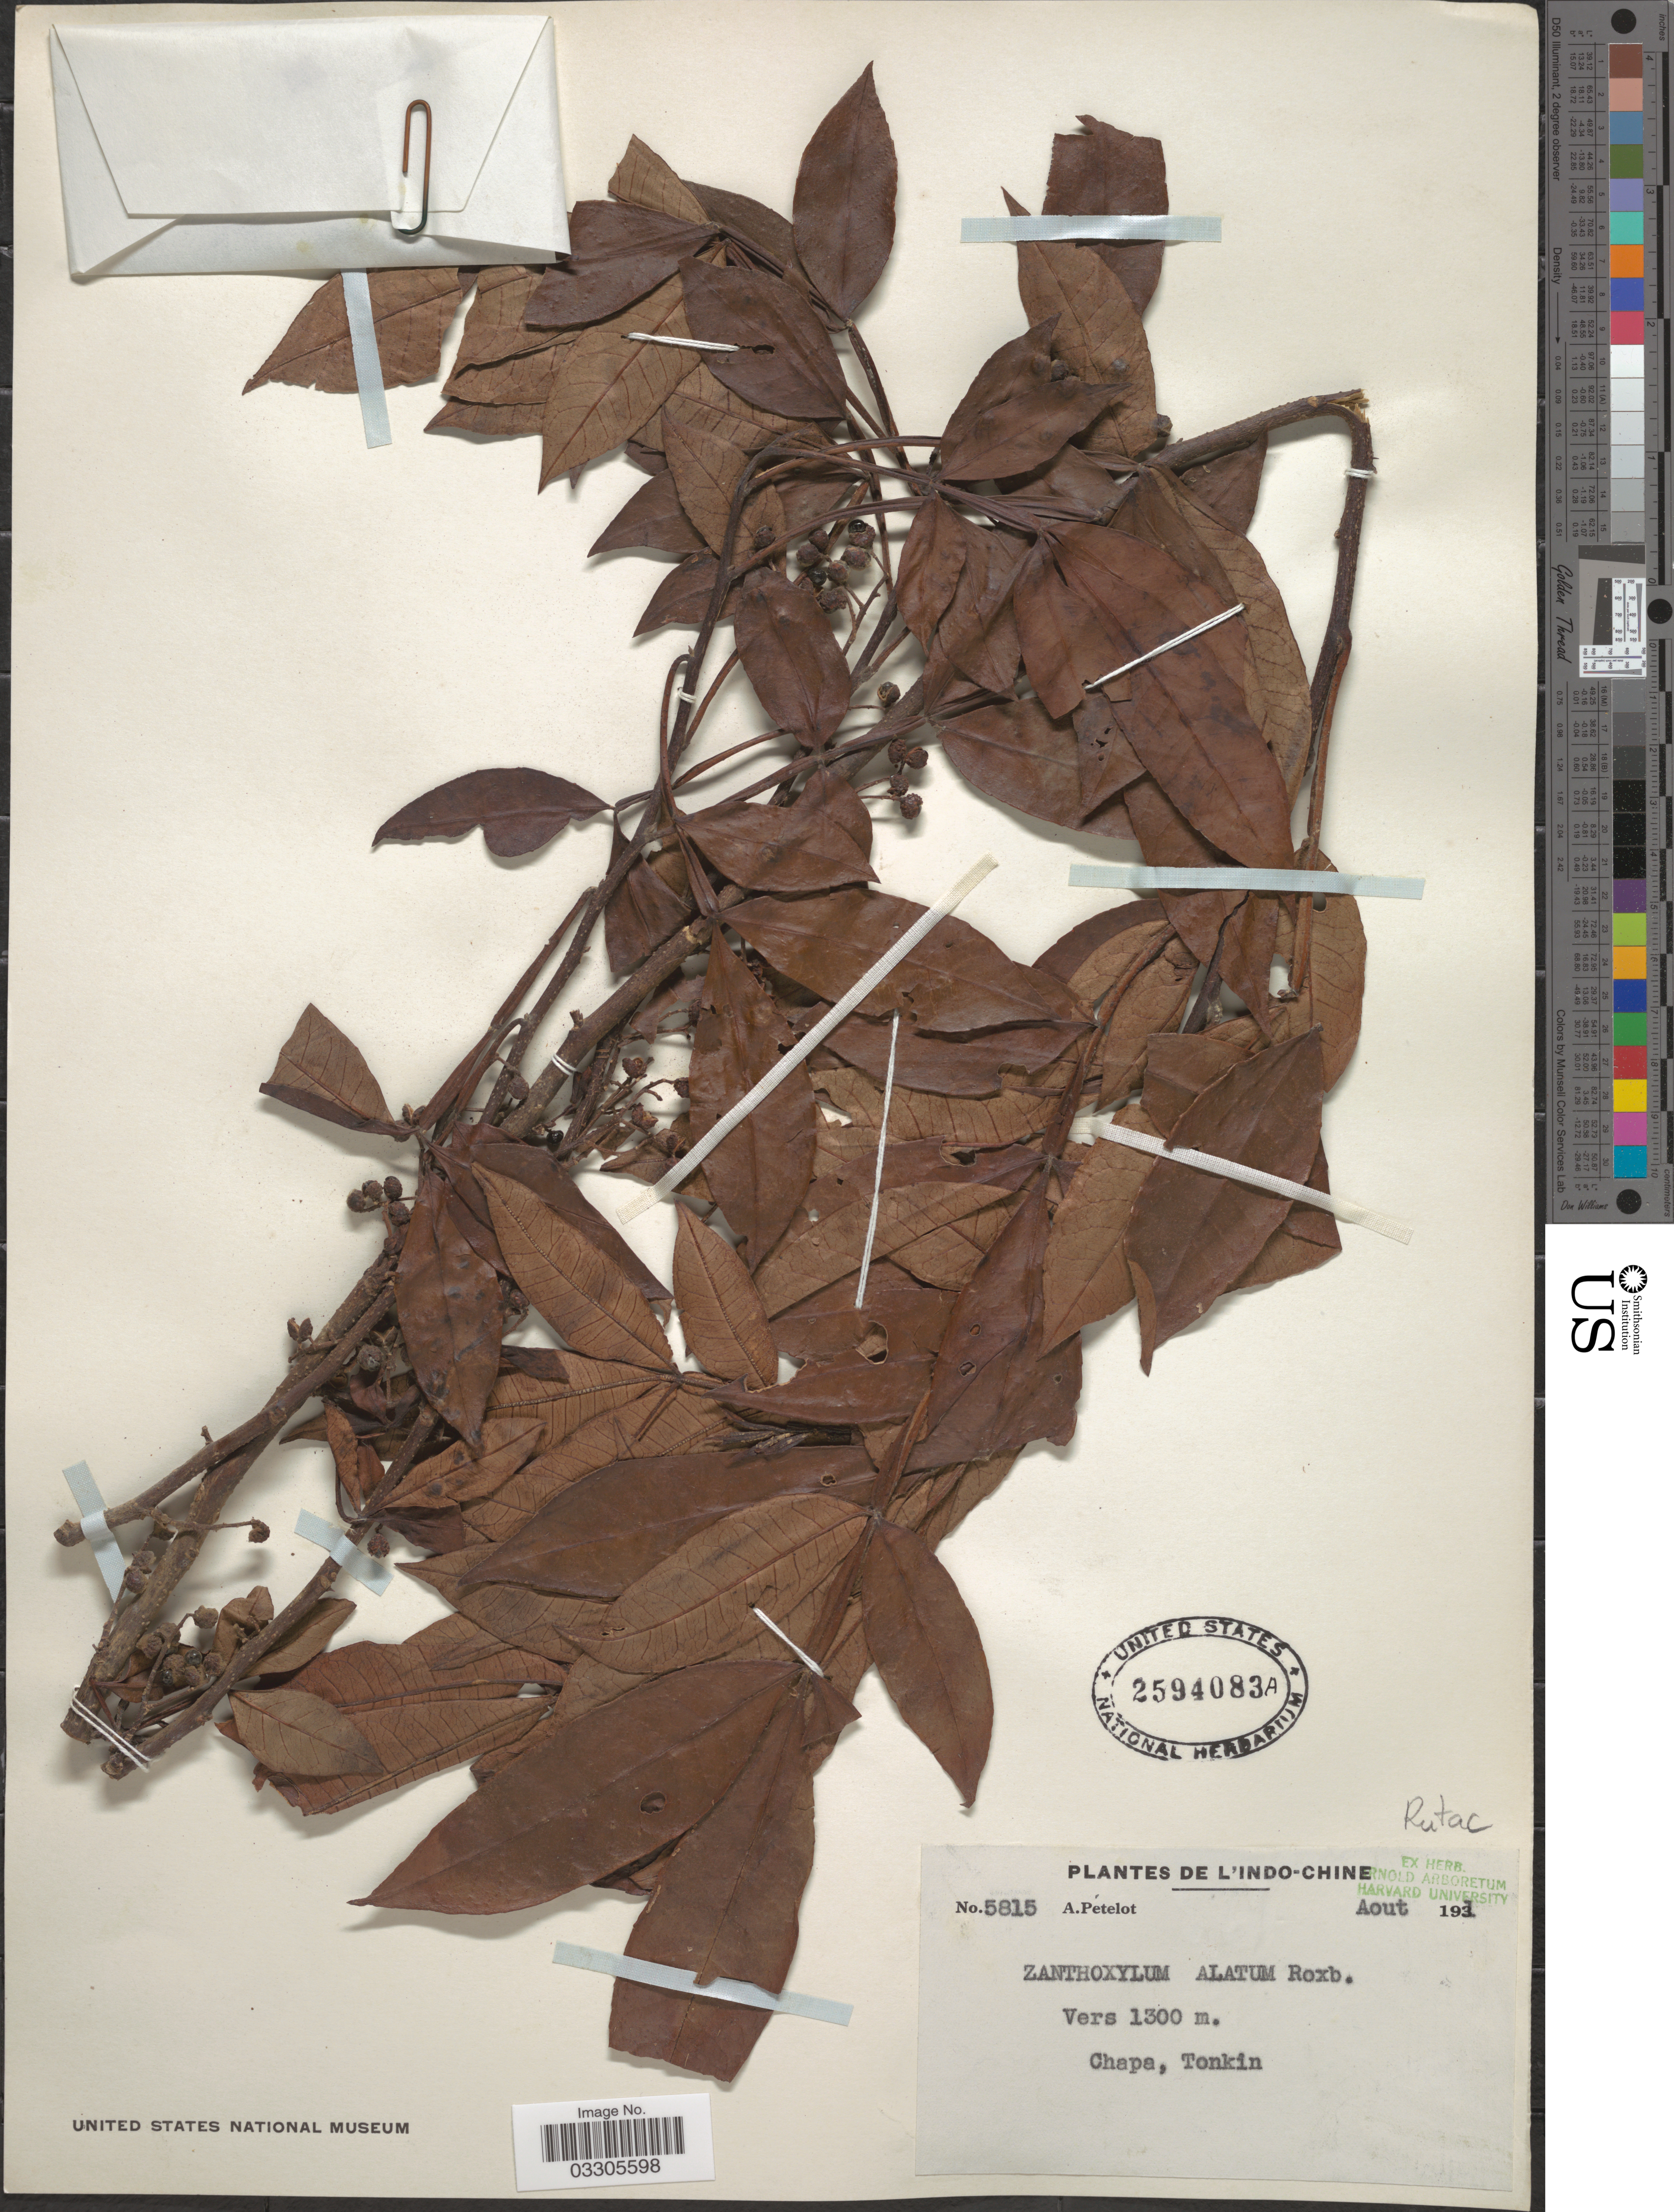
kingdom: Plantae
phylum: Tracheophyta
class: Magnoliopsida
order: Sapindales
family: Rutaceae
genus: Zanthoxylum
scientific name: Zanthoxylum armatum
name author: DC.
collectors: A. Petelot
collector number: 5815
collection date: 1931-08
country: Vietnam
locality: De L'Indo-Chine, Chapa, Tonkin.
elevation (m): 1300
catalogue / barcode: US 2594083A